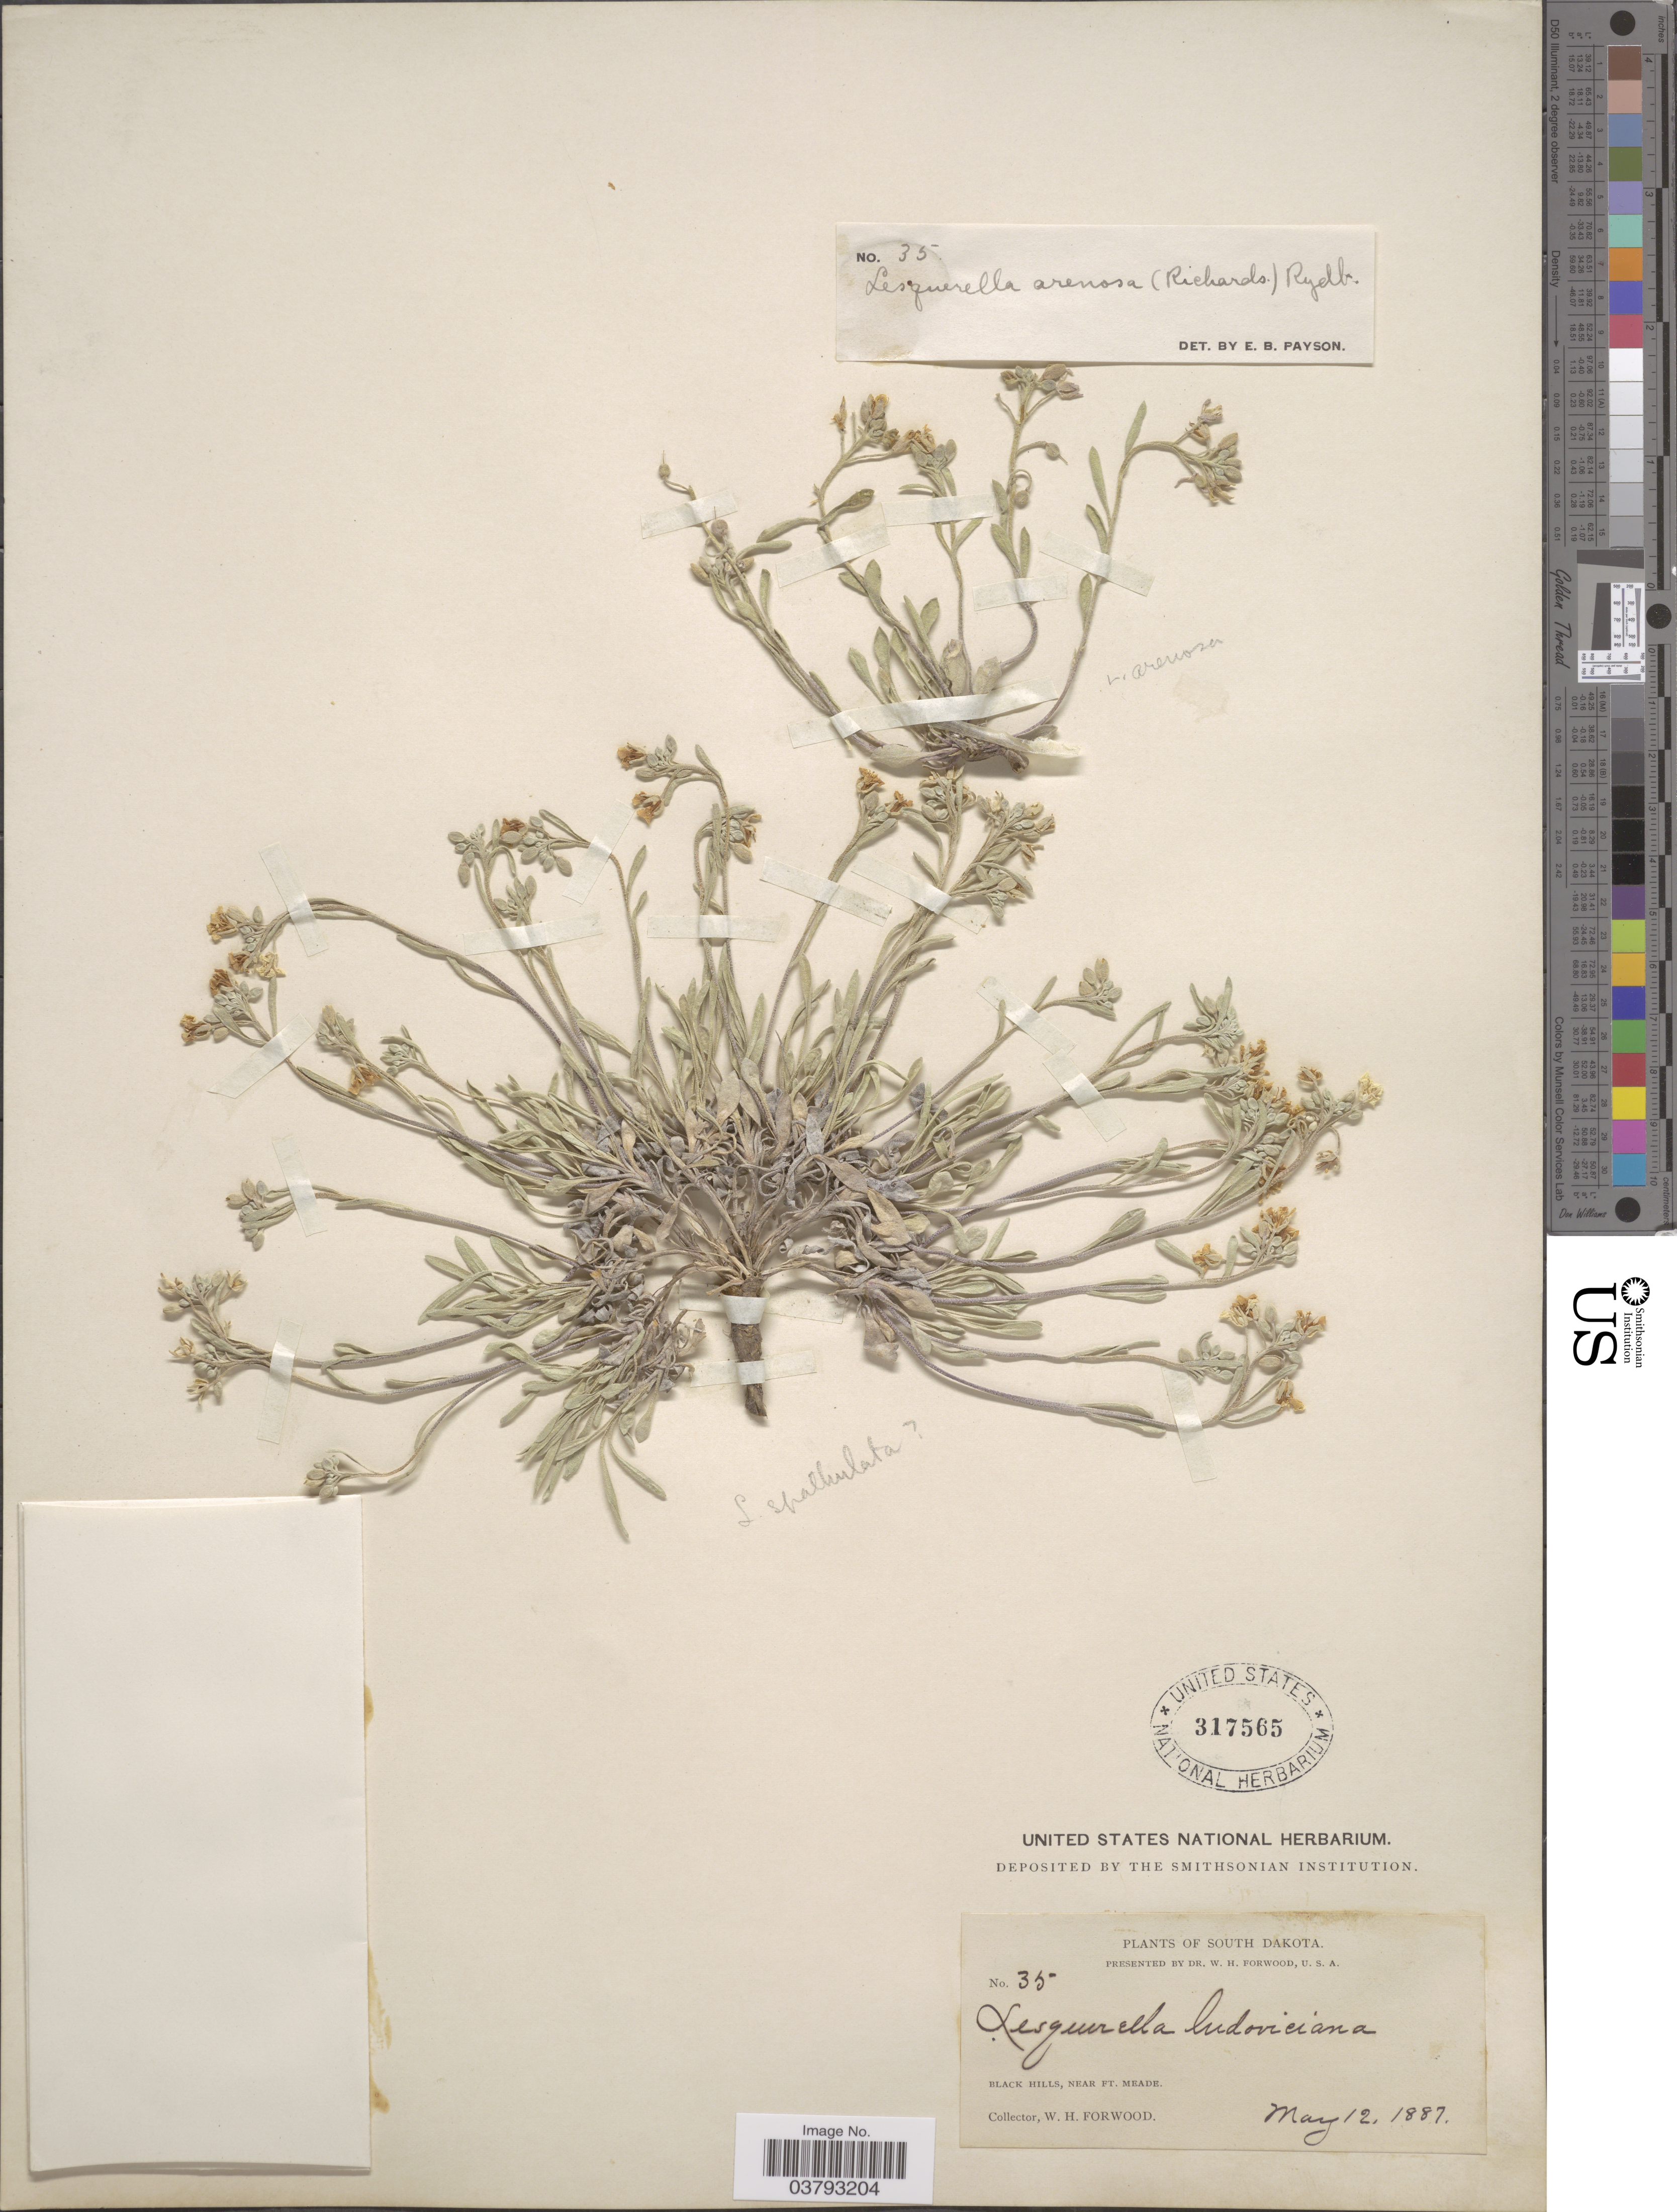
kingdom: Plantae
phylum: Tracheophyta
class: Magnoliopsida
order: Brassicales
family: Brassicaceae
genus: Lesquerella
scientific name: Lesquerella arenosa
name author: (Richardson) Rydb.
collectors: W. Forwood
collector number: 35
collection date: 1887-05-12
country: United States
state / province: South Dakota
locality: Black hills, near Ft. Meade.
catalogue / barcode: US 317565